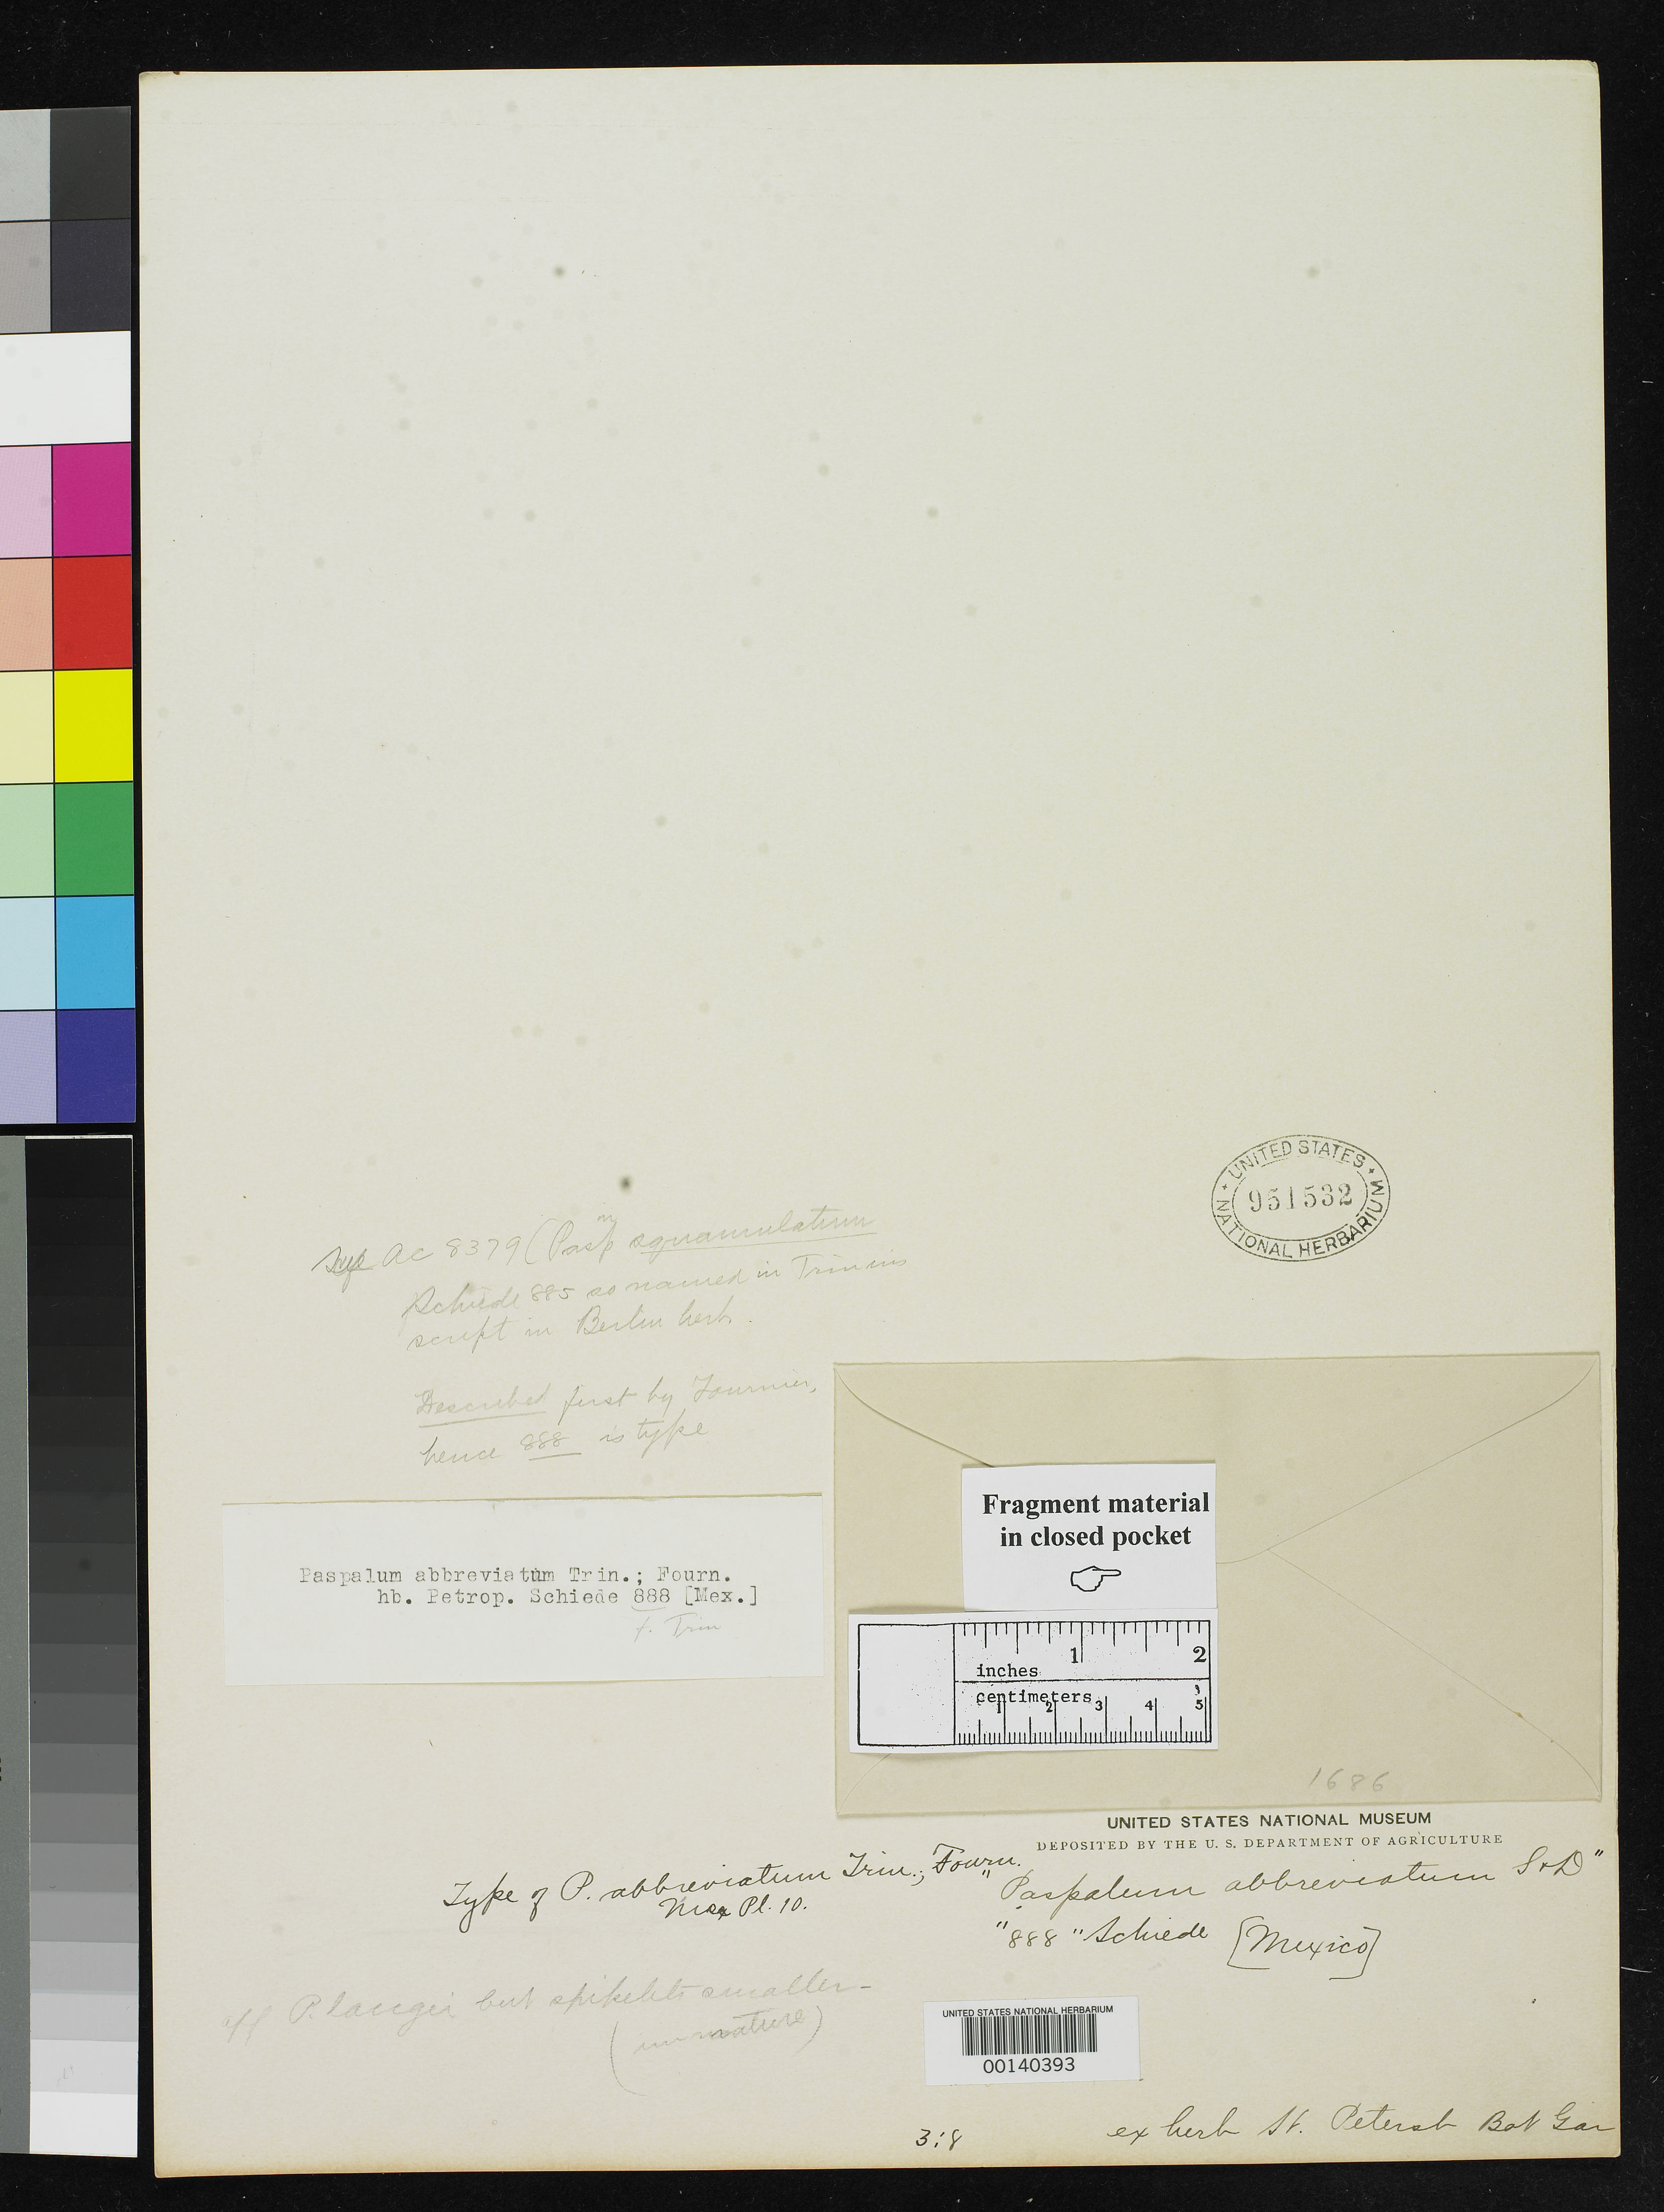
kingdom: Plantae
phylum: Tracheophyta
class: Liliopsida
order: Poales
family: Poaceae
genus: Paspalum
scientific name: Paspalum abbreviatum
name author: Trin. ex E. Fourn.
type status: Type Fragment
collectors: C. J. W. Schiede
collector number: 888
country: Mexico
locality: E of Monserrat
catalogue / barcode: US 951532